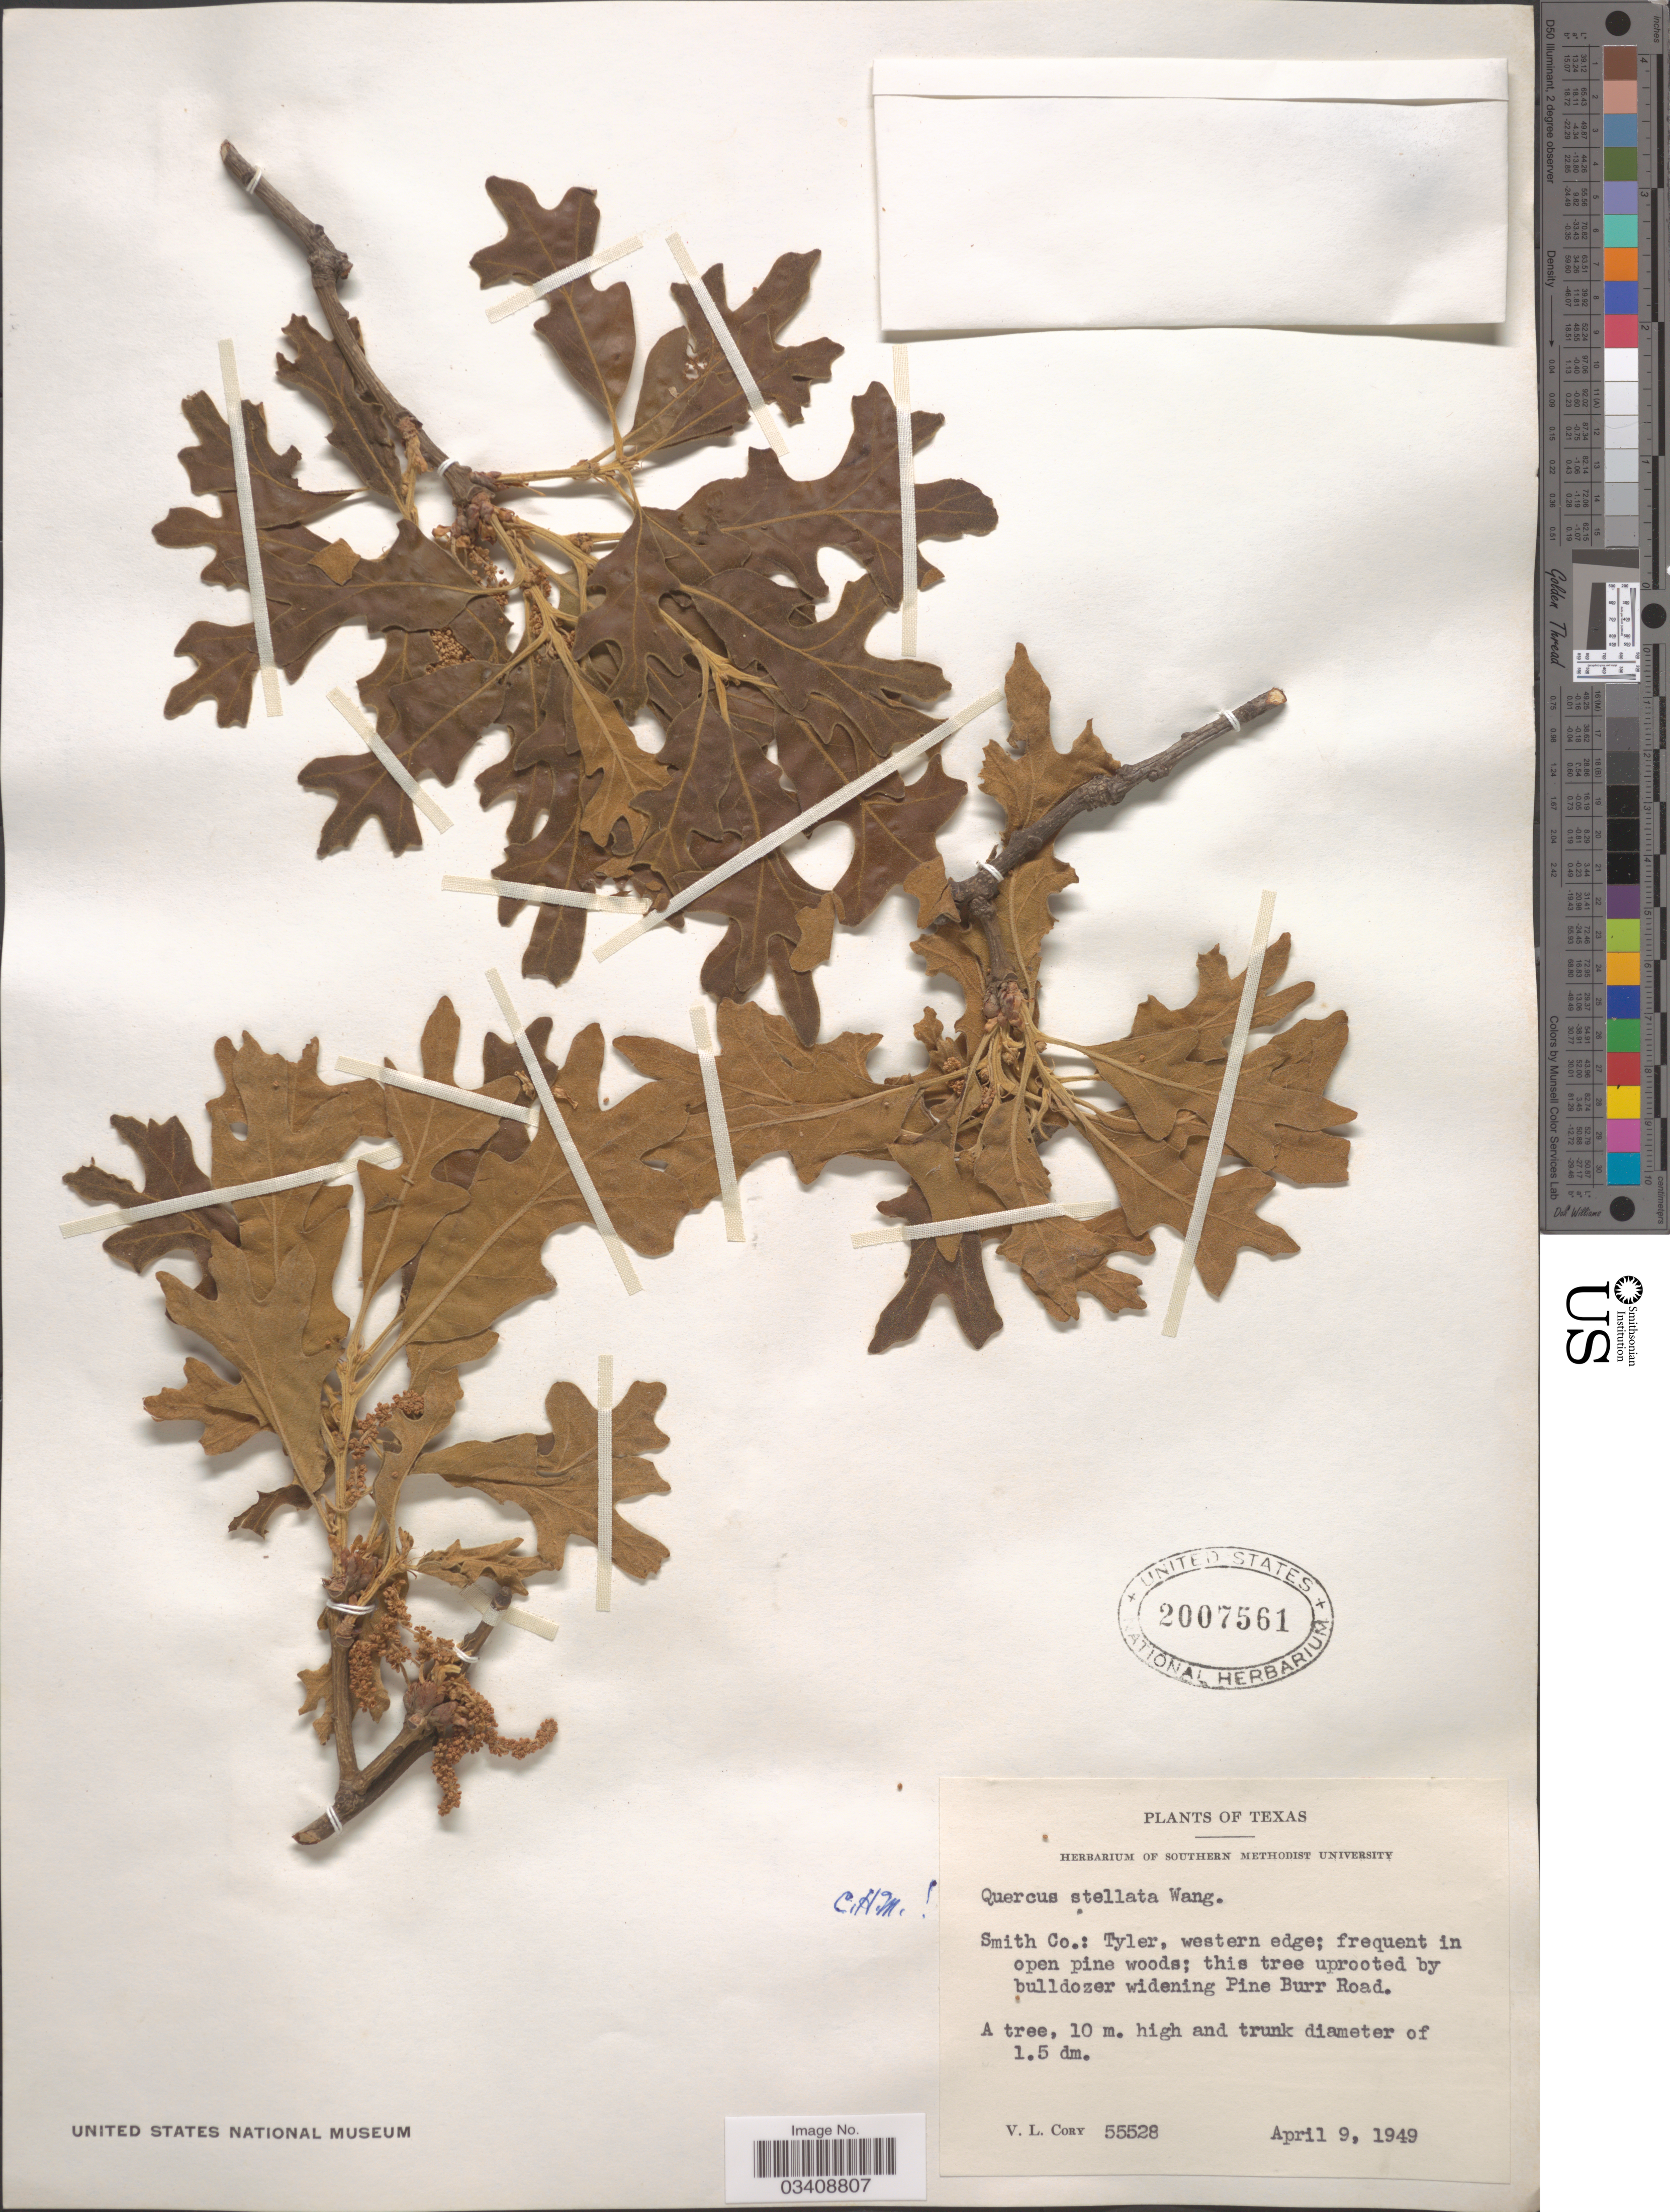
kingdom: Plantae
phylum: Tracheophyta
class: Magnoliopsida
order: Fagales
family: Fagaceae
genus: Quercus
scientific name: Quercus stellata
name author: Wangenh.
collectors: V. Cory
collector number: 55528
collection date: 1949-04-09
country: United States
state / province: Texas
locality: Smith Co.: Tyler, western edge; this tree uprooted by bulldozer widening Pine Burr Road.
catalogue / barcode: US 2007561